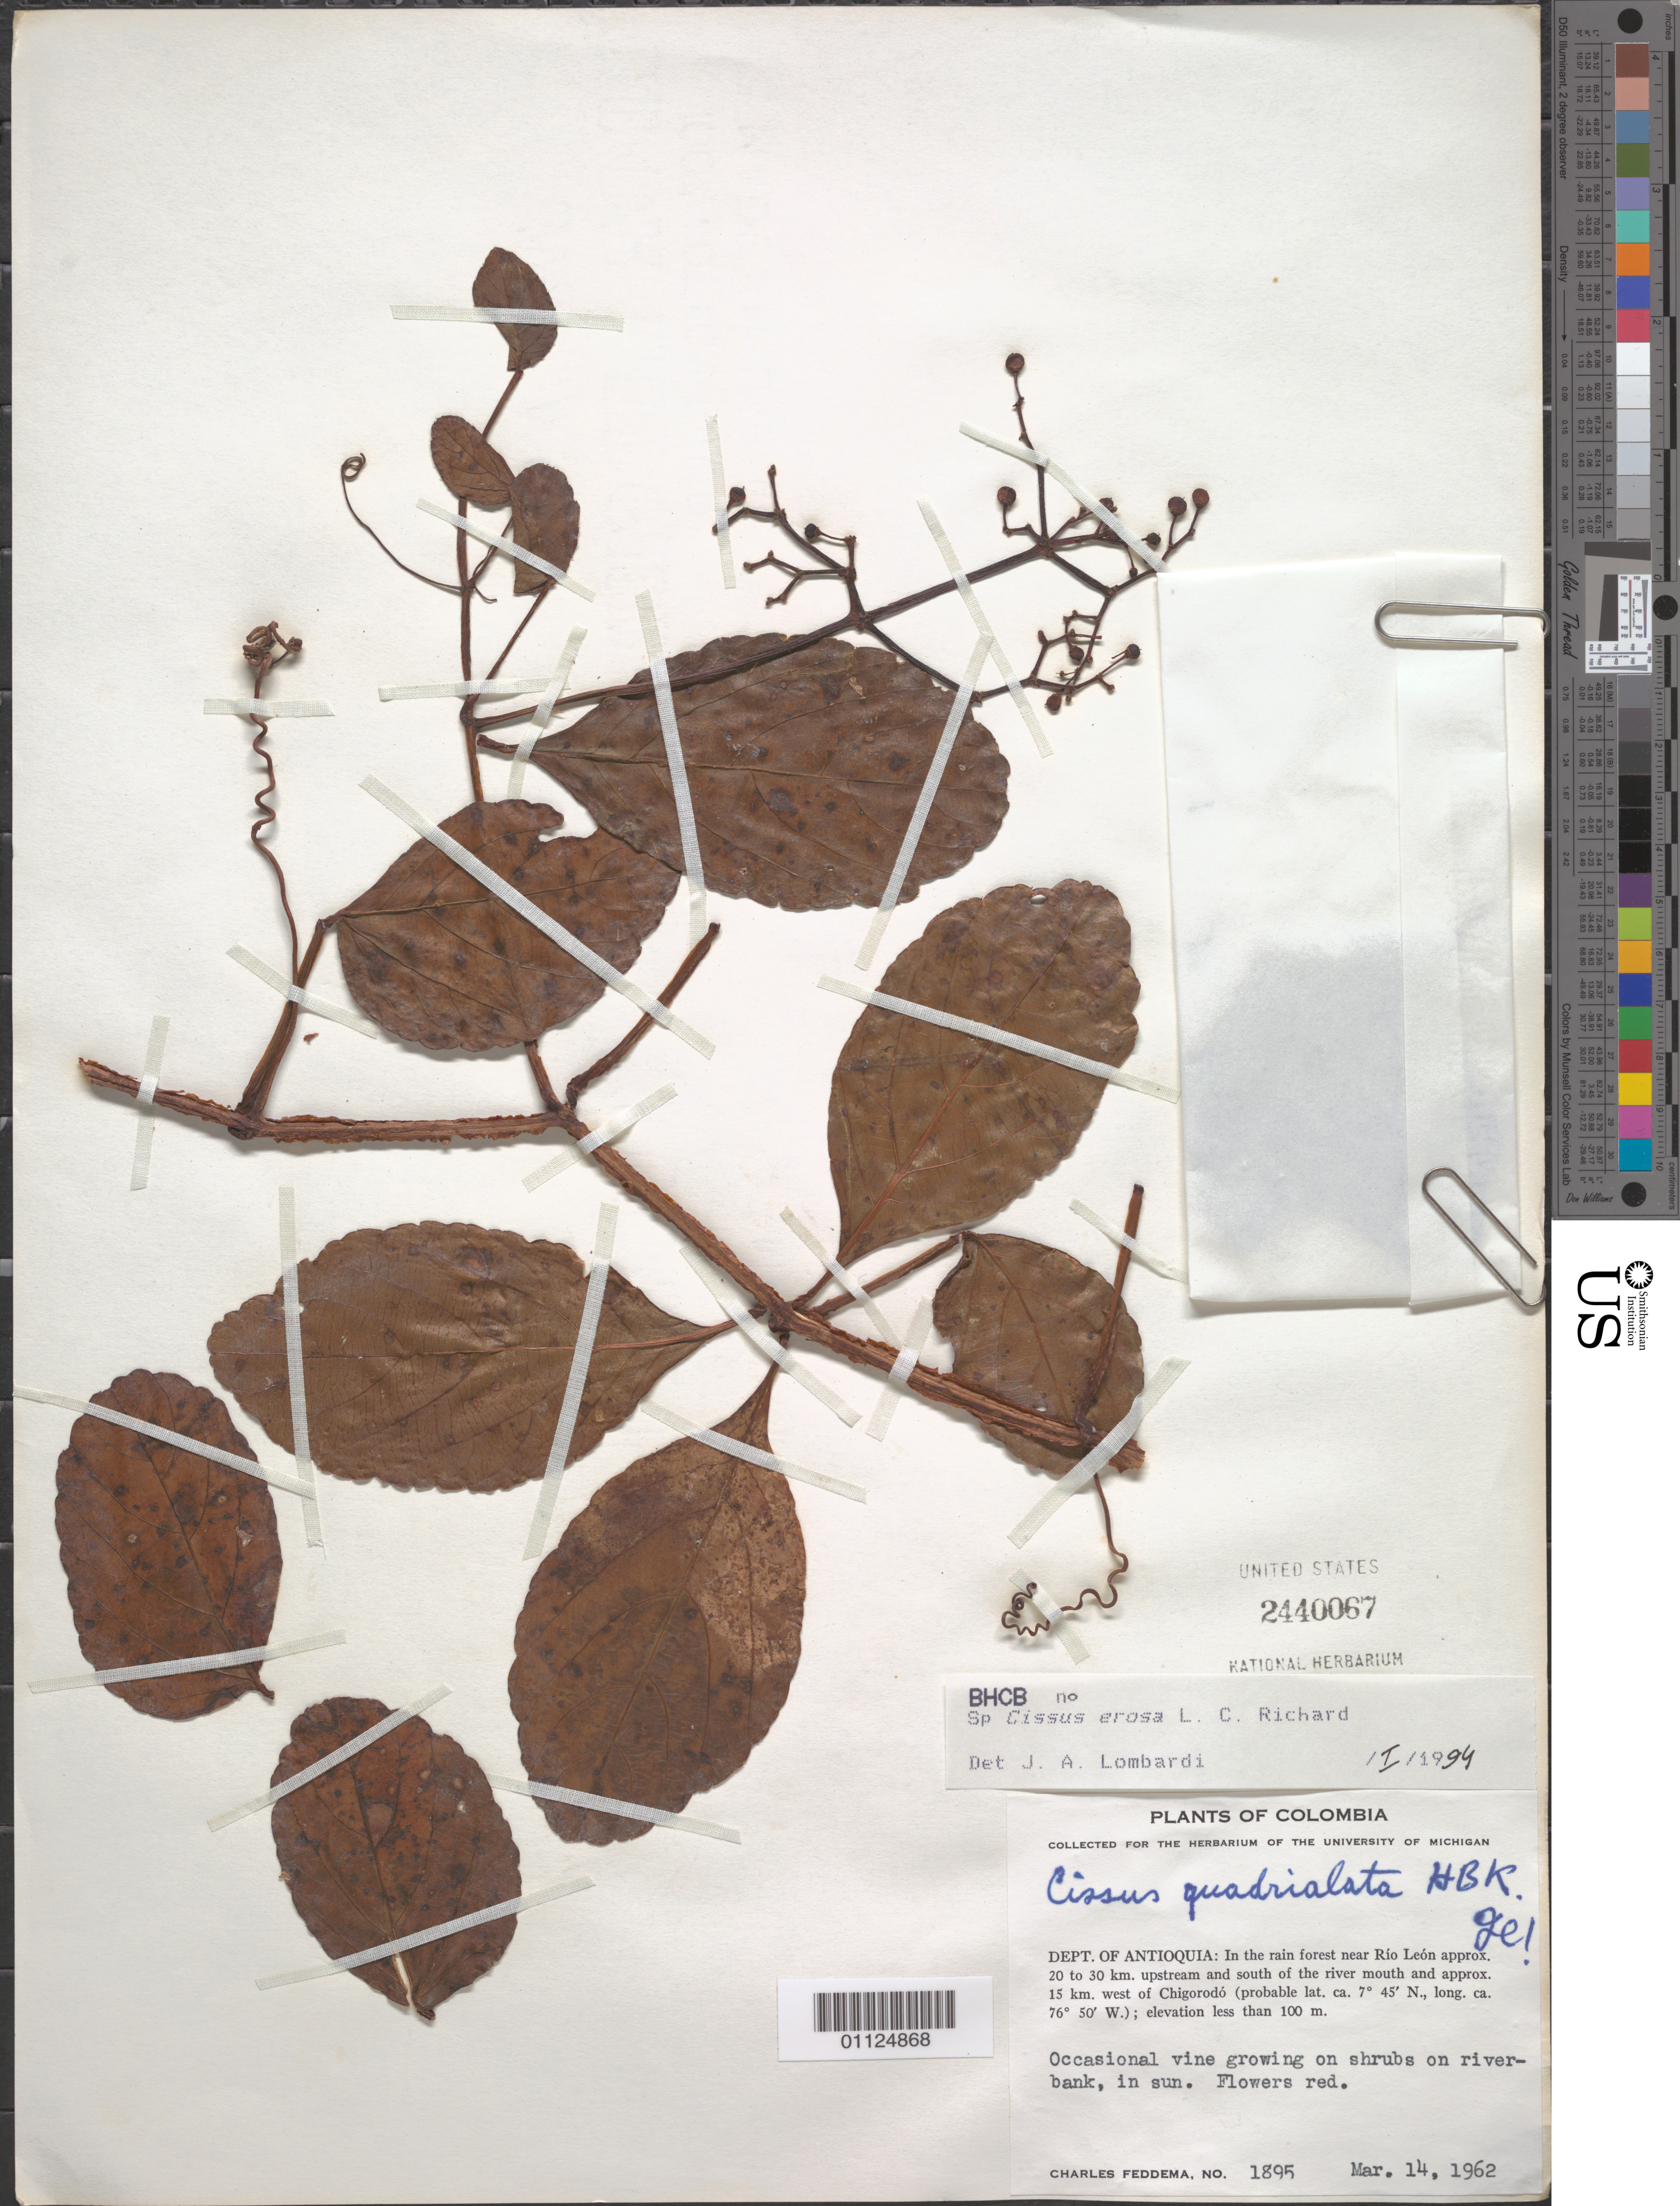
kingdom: Plantae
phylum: Tracheophyta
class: Magnoliopsida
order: Vitales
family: Vitaceae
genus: Cissus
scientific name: Cissus erosa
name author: Rich.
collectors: C. Feddema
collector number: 1895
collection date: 1962-03-14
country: Colombia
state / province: Antioquia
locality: In the rain forest near Rio Leon approx. 20 to 30 km upstream and S of the river mouth and approx. 15 km W of Chigorodo.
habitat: Occasional vine growing on shrubs on riverbank.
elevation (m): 100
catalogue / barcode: US 2440067